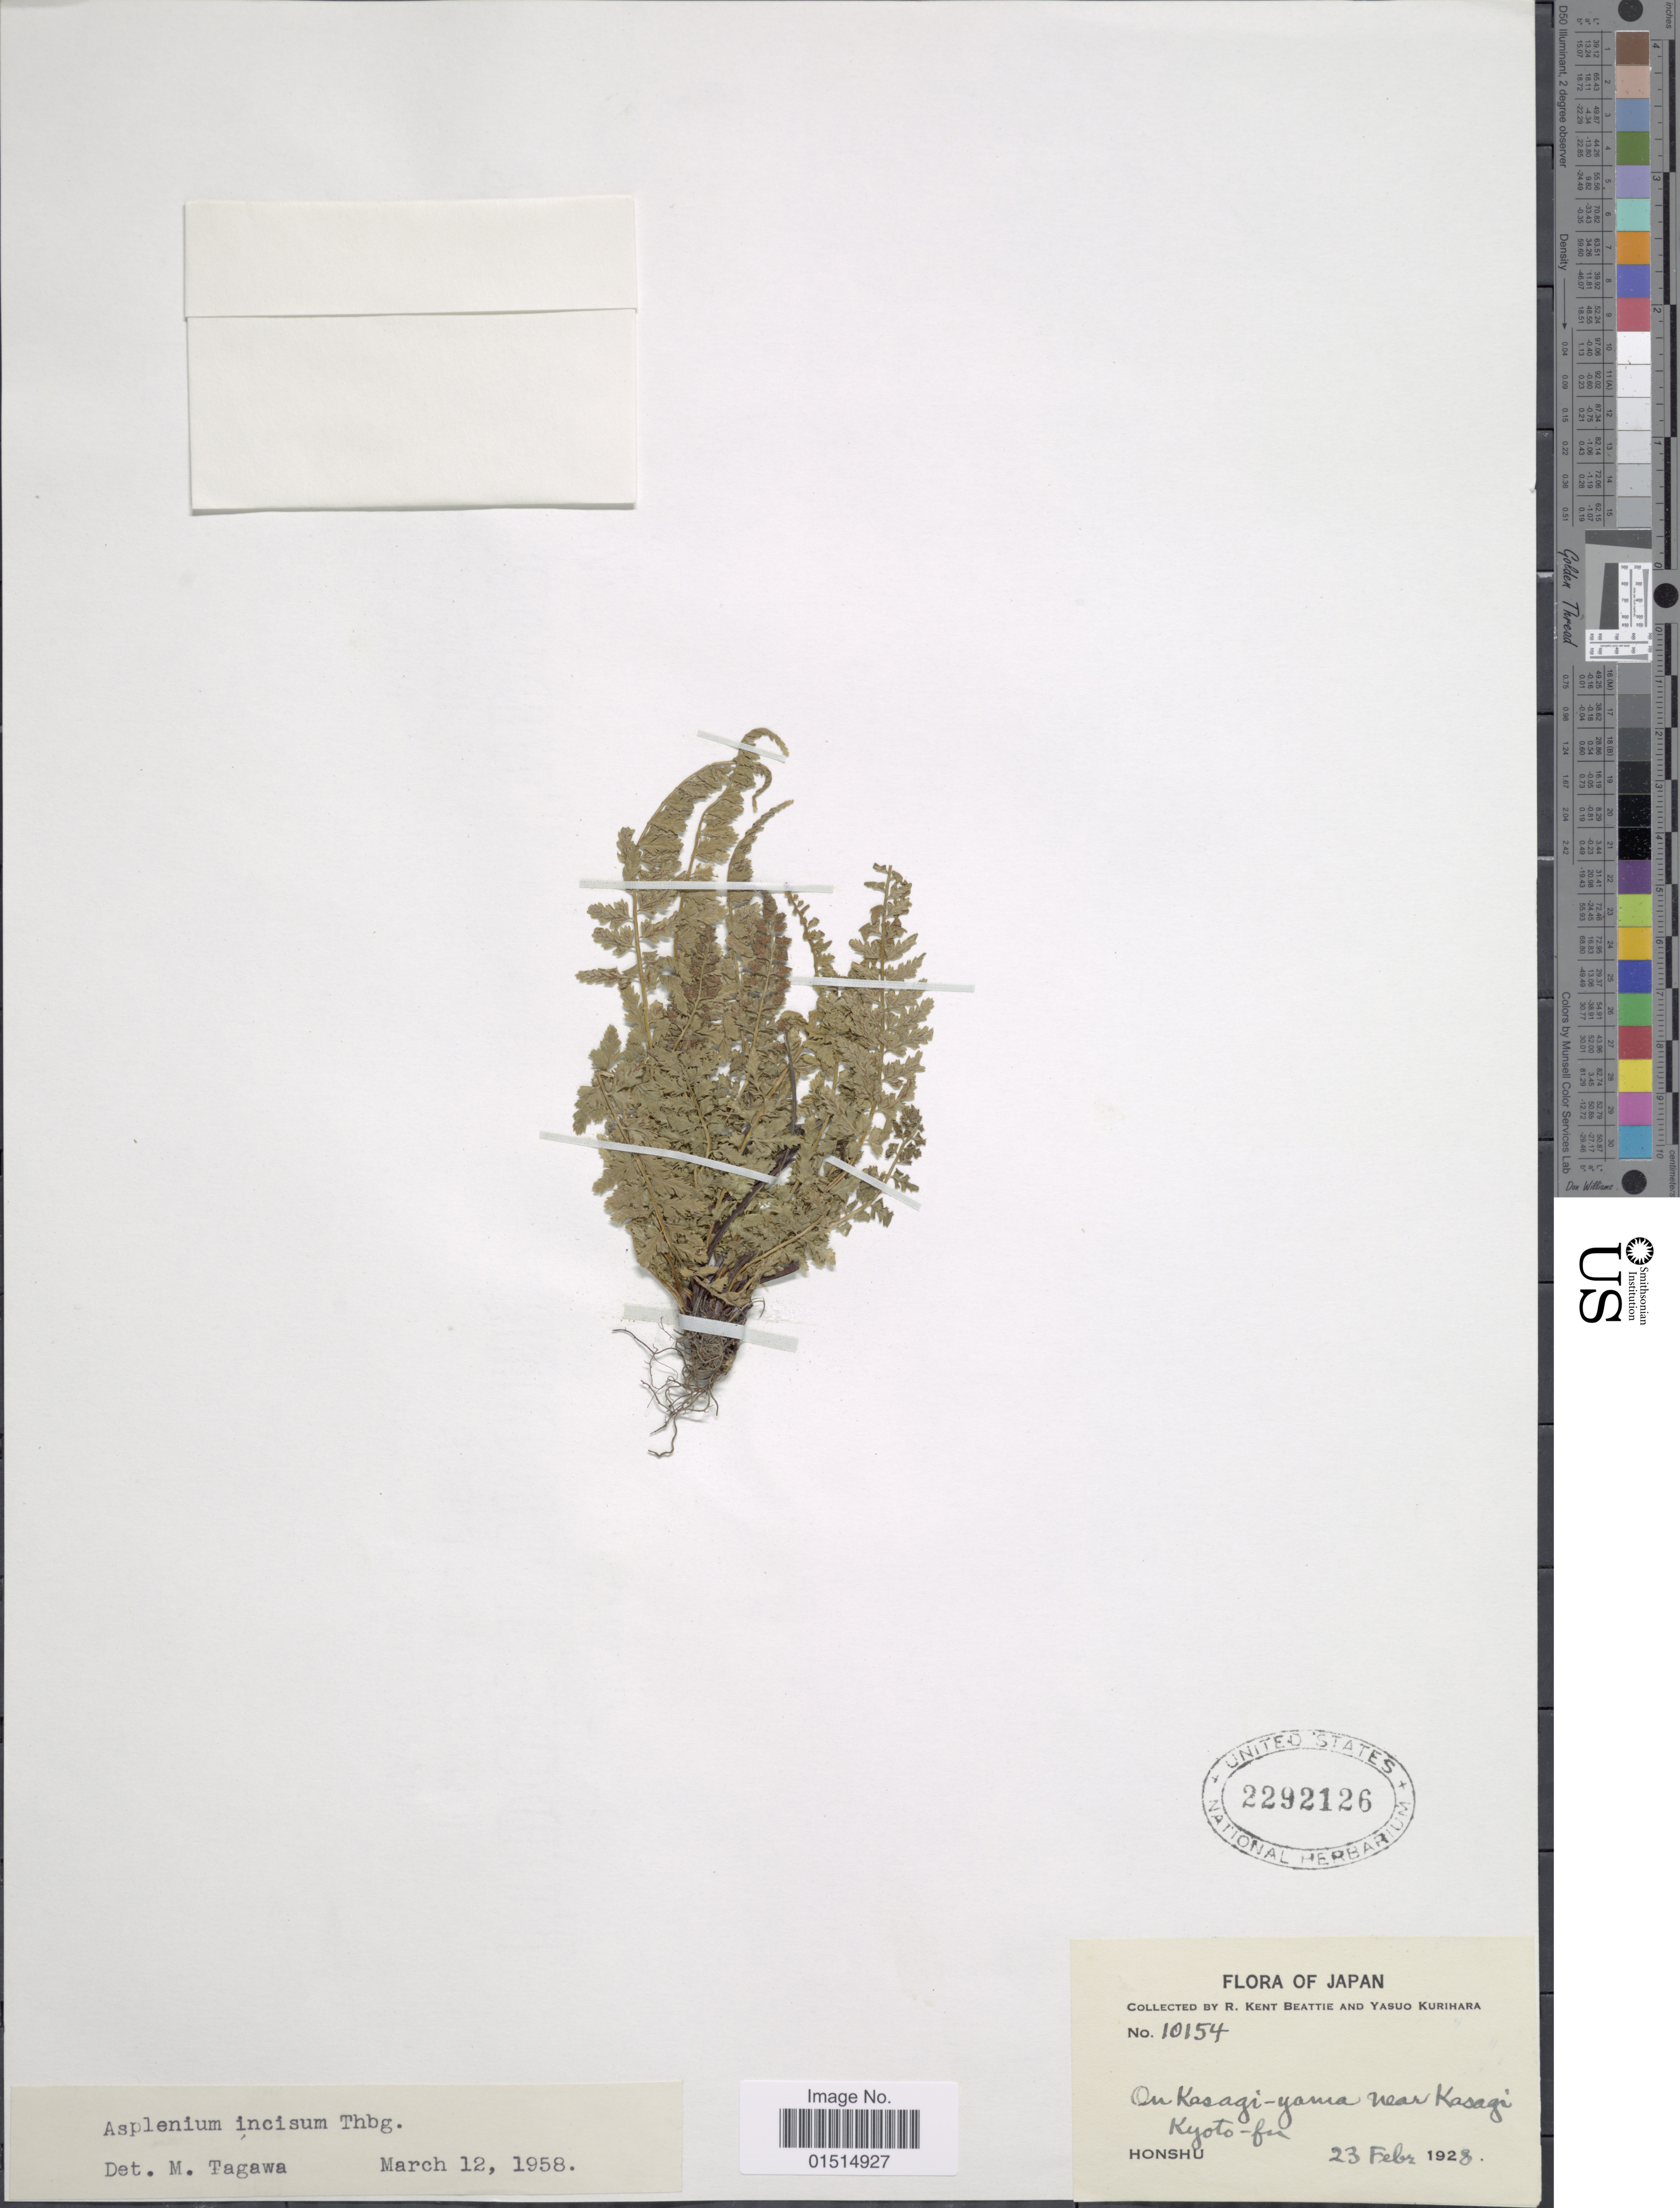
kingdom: Plantae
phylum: Tracheophyta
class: Polypodiopsida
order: Polypodiales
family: Aspleniaceae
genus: Asplenium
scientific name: Asplenium incisum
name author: Thunb.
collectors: R. K. Beattie & Y. Kurihara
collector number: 10154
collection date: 1928-02-23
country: Japan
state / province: Kyoto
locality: Honshu, On Kasagi-yama near Kasagi, Kyoto-fu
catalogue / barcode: US 2292126